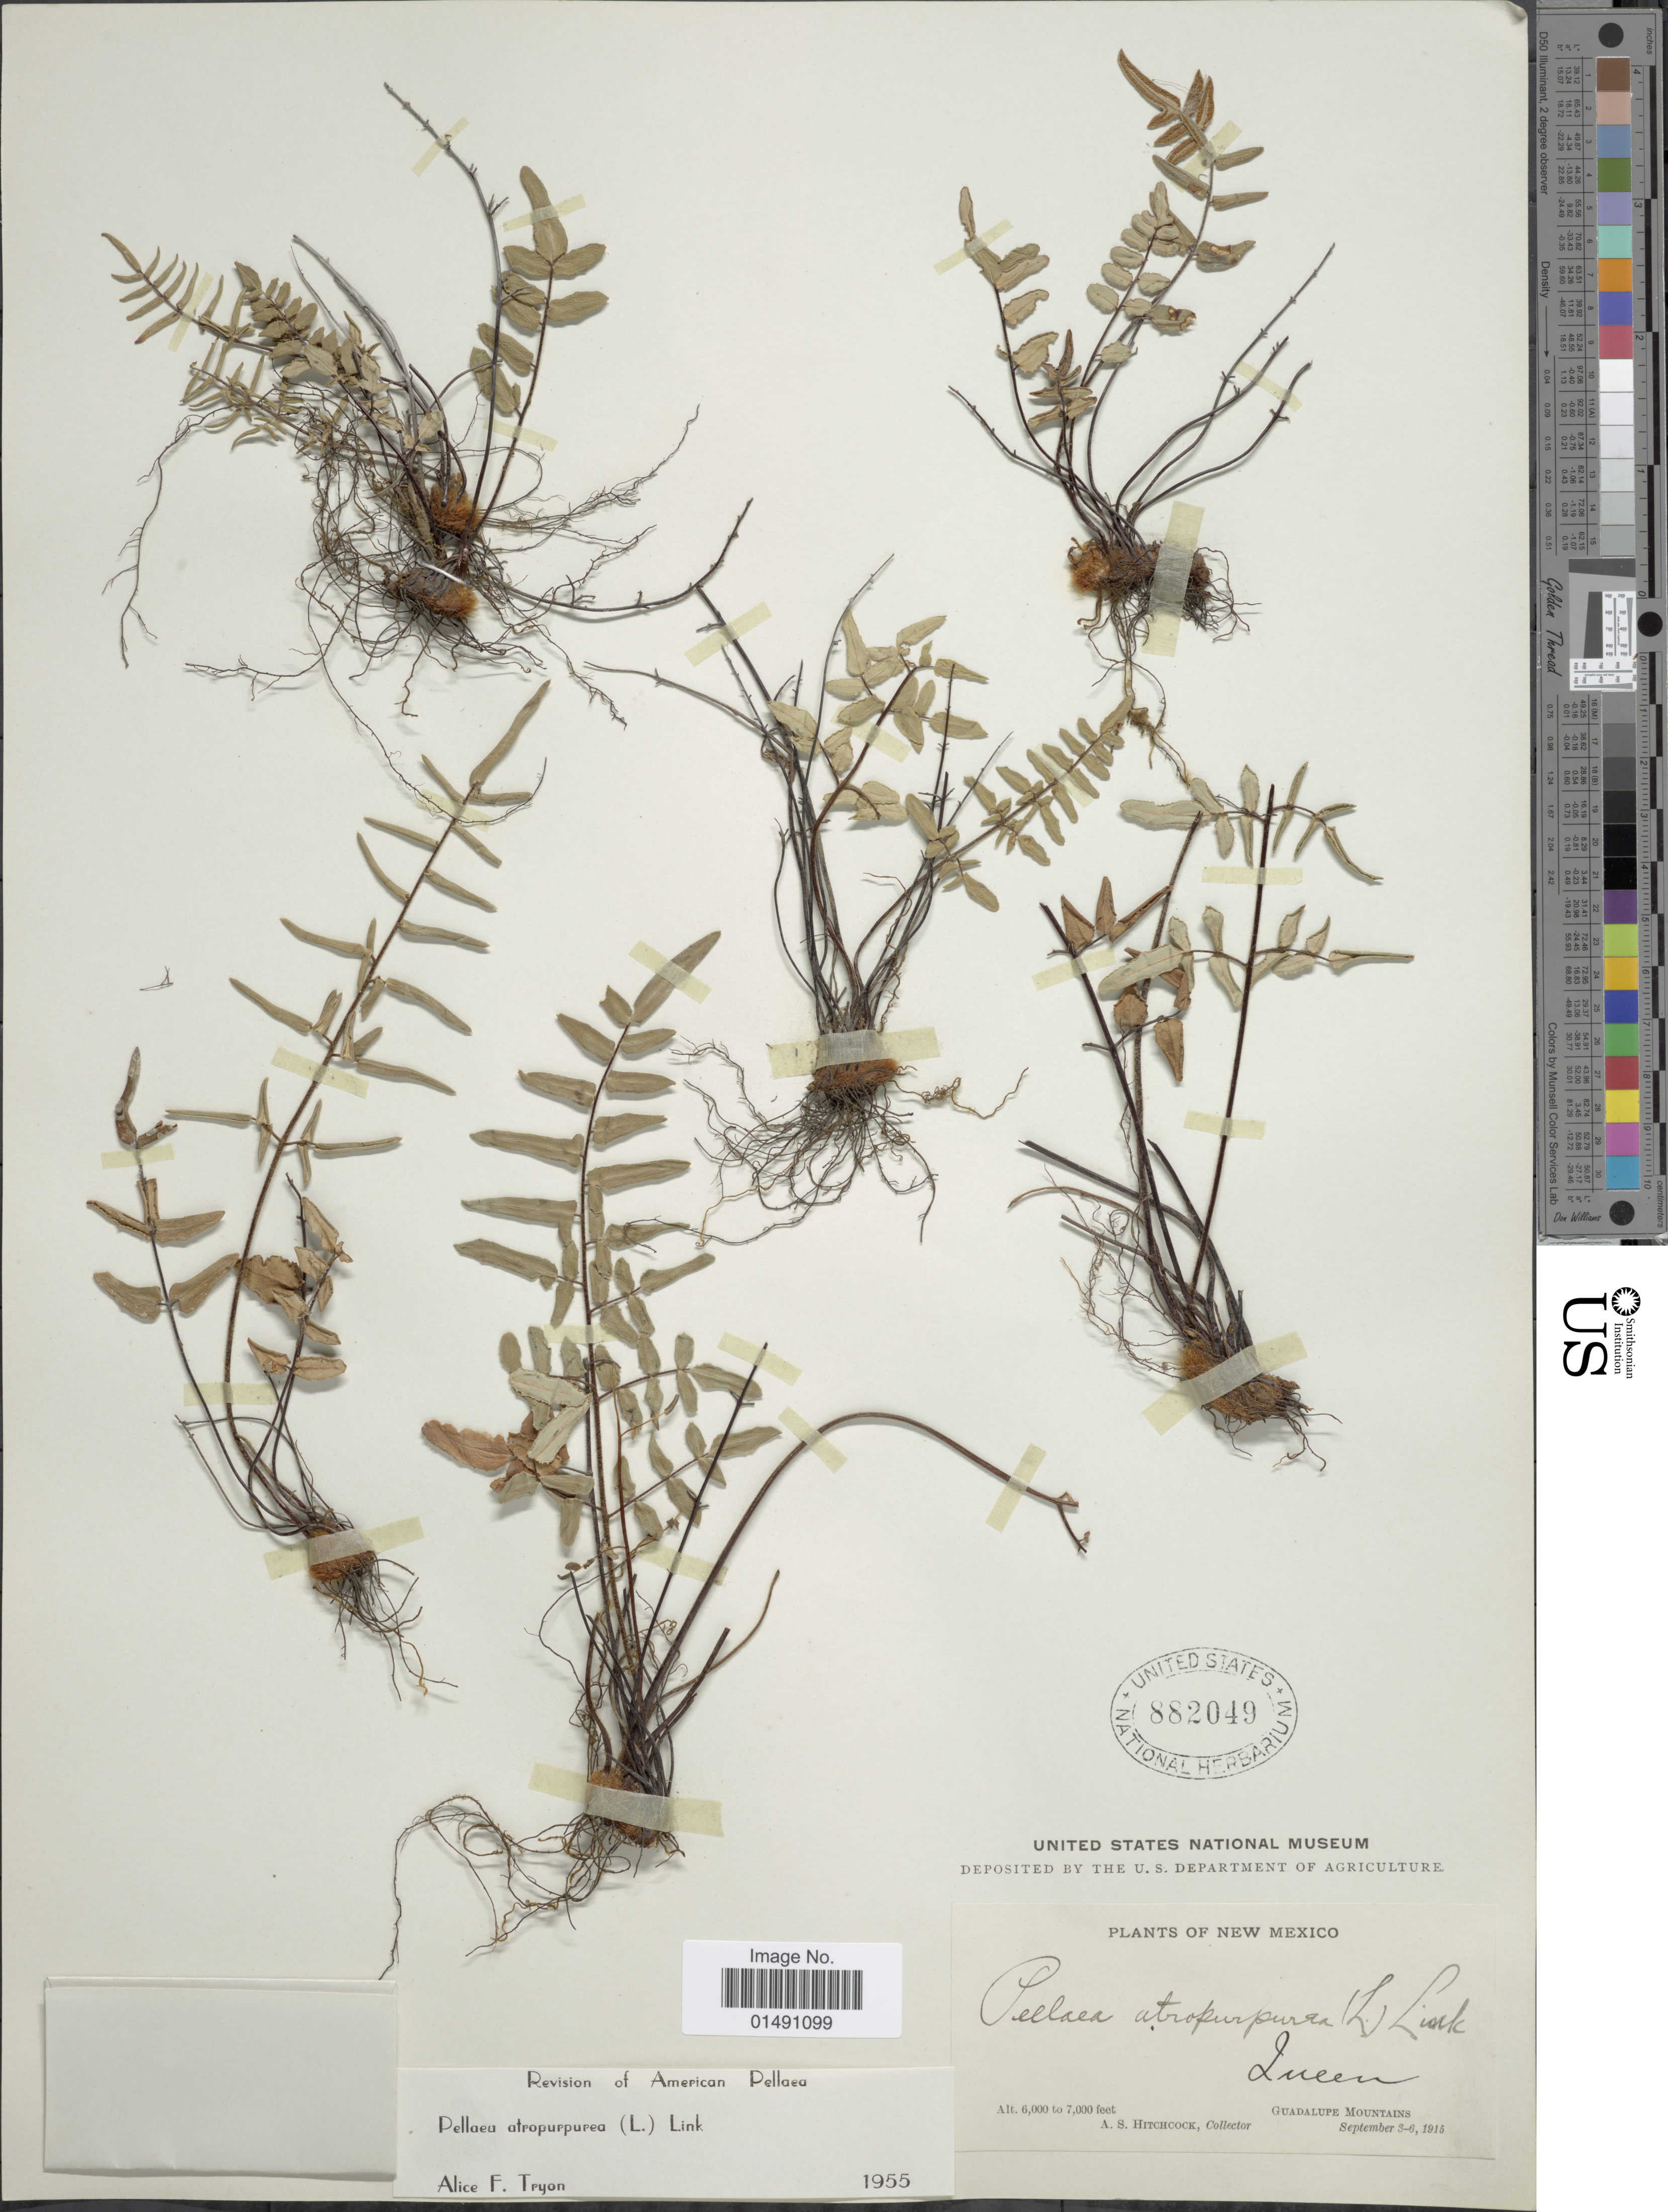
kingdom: Plantae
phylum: Tracheophyta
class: Polypodiopsida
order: Polypodiales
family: Pteridaceae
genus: Pellaea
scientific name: Pellaea atropurpurea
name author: (L.) Link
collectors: A. S. Hitchcock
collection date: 1915-09-03/1915-09-06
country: United States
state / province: New Mexico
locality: Lueen, Guadalupe Mountains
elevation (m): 1829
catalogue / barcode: US 882049